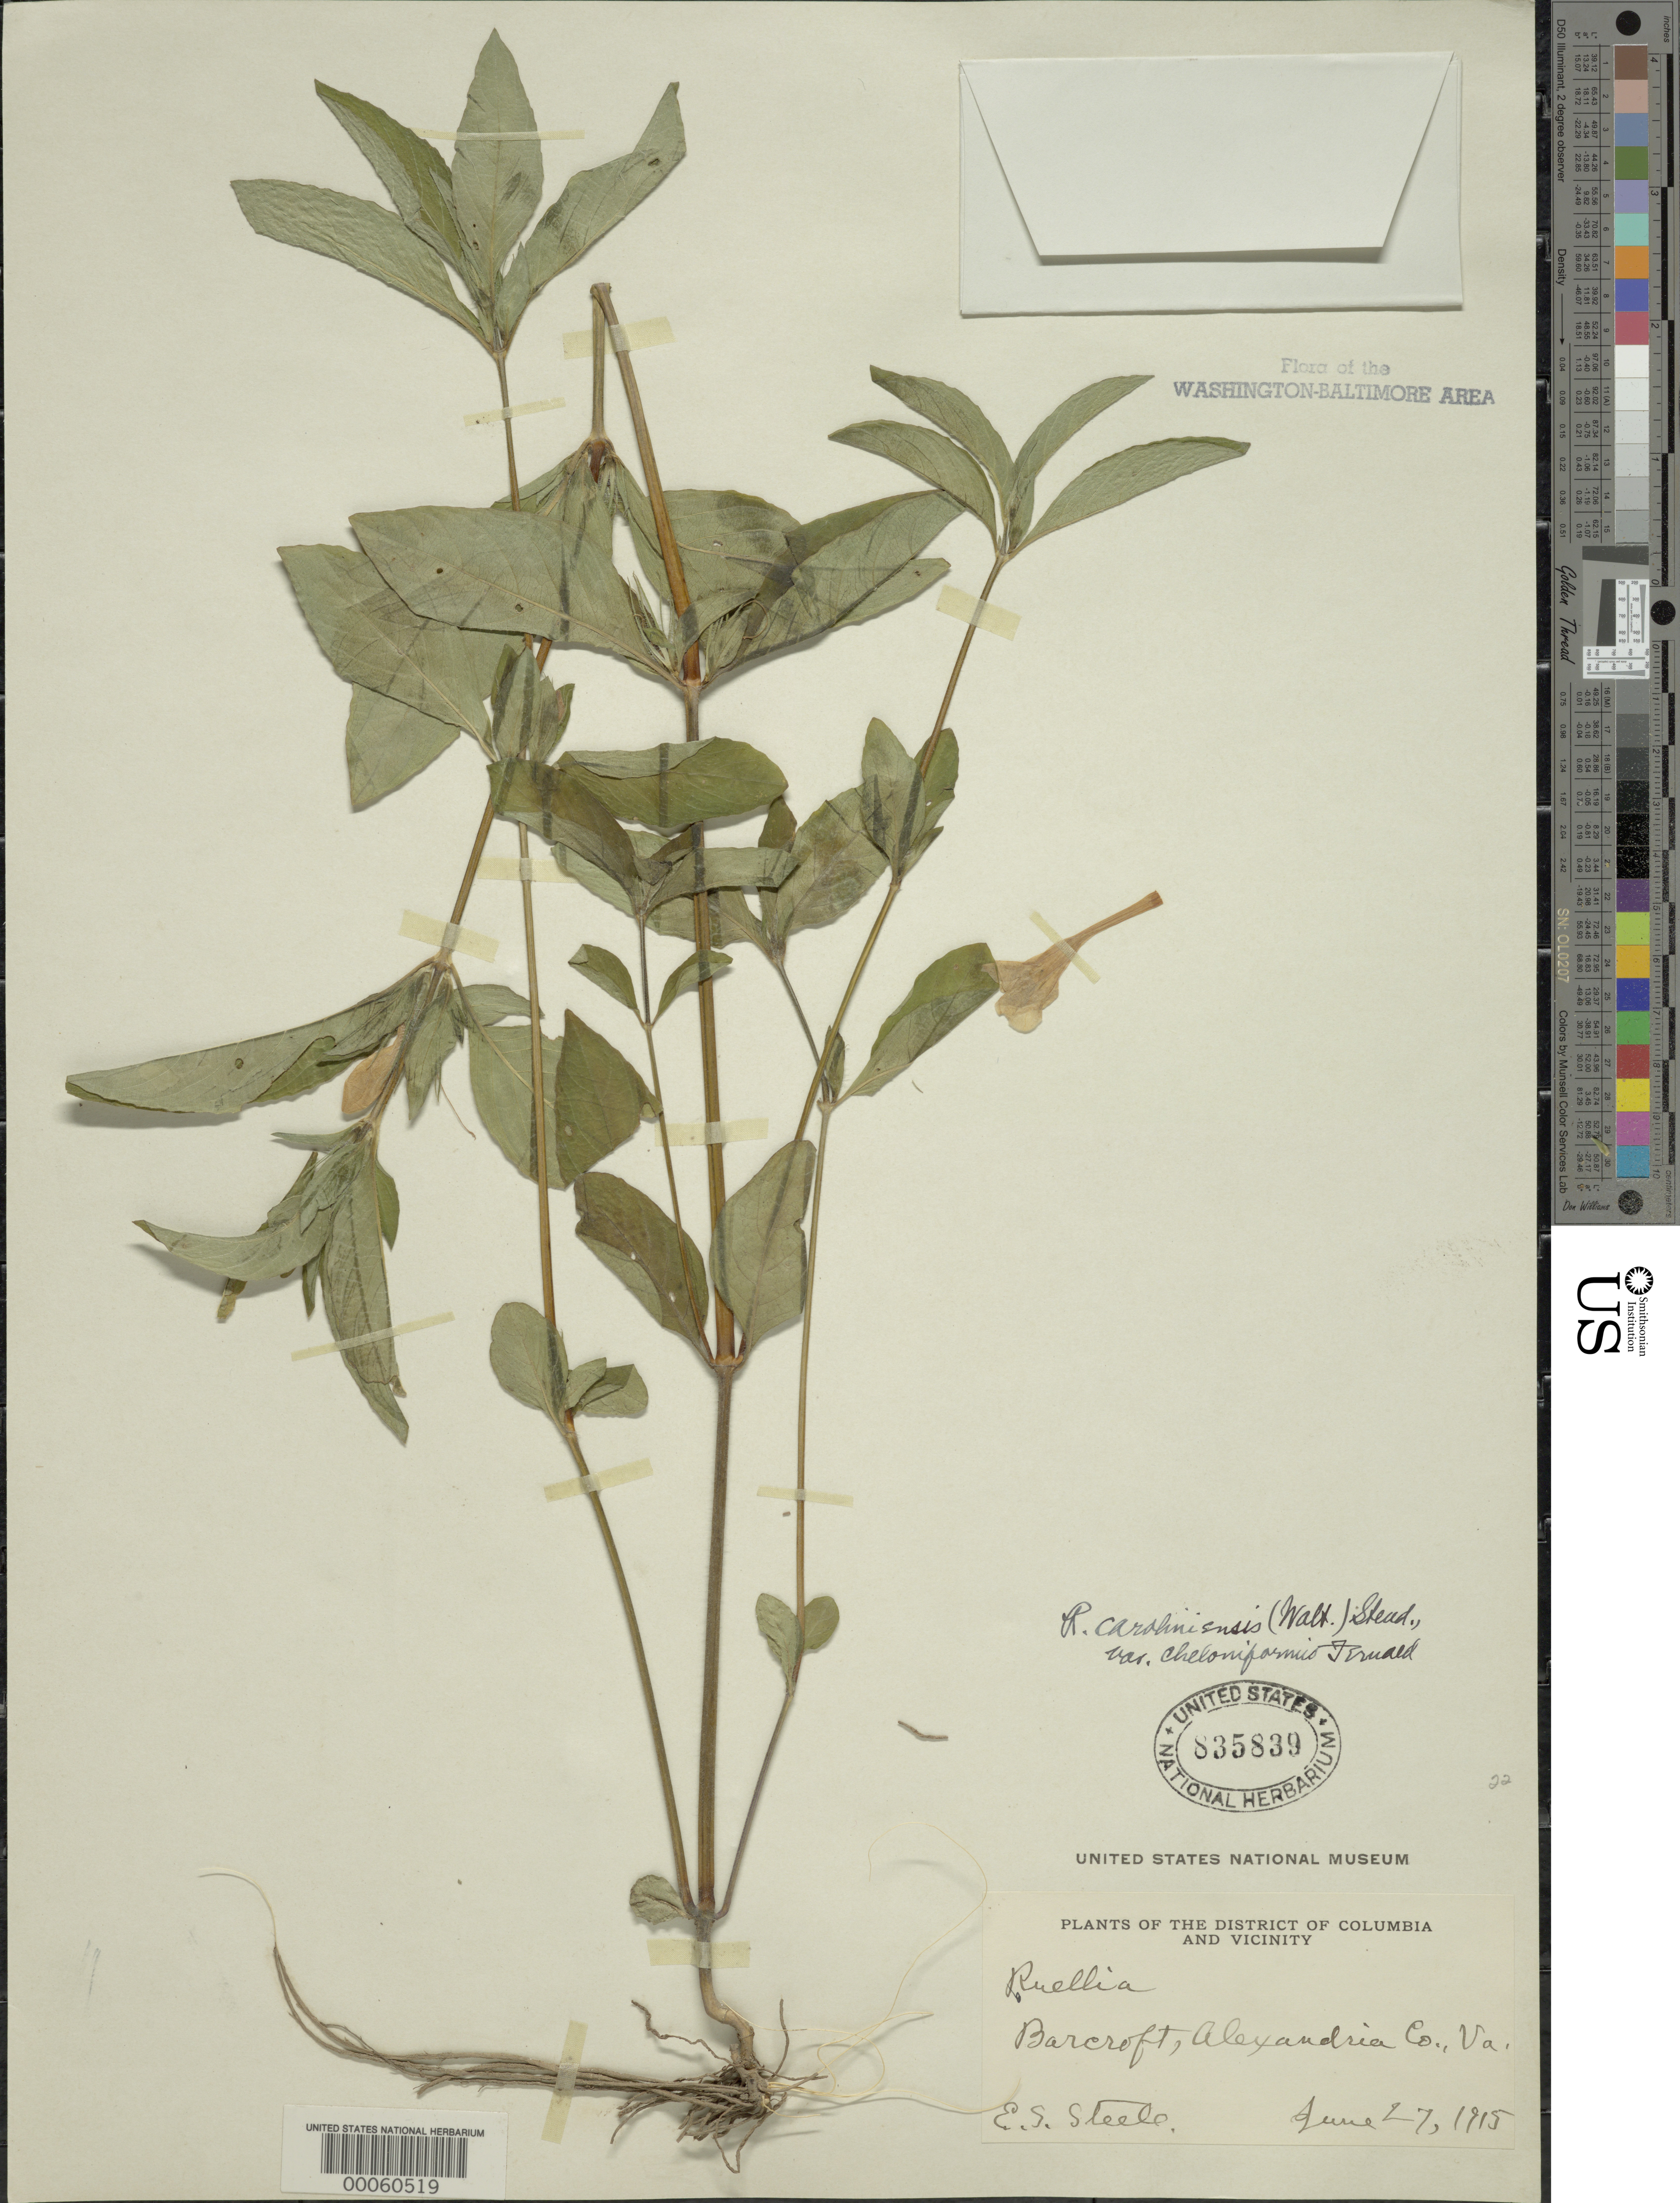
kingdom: Plantae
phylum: Tracheophyta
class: Magnoliopsida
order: Lamiales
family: Acanthaceae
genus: Ruellia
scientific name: Ruellia caroliniensis var. cheloniformis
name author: Fernald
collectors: E. Steele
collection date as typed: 27 Jun 1915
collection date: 1915-06-27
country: United States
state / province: Virginia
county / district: Arlington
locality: Barcroft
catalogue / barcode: US 835839